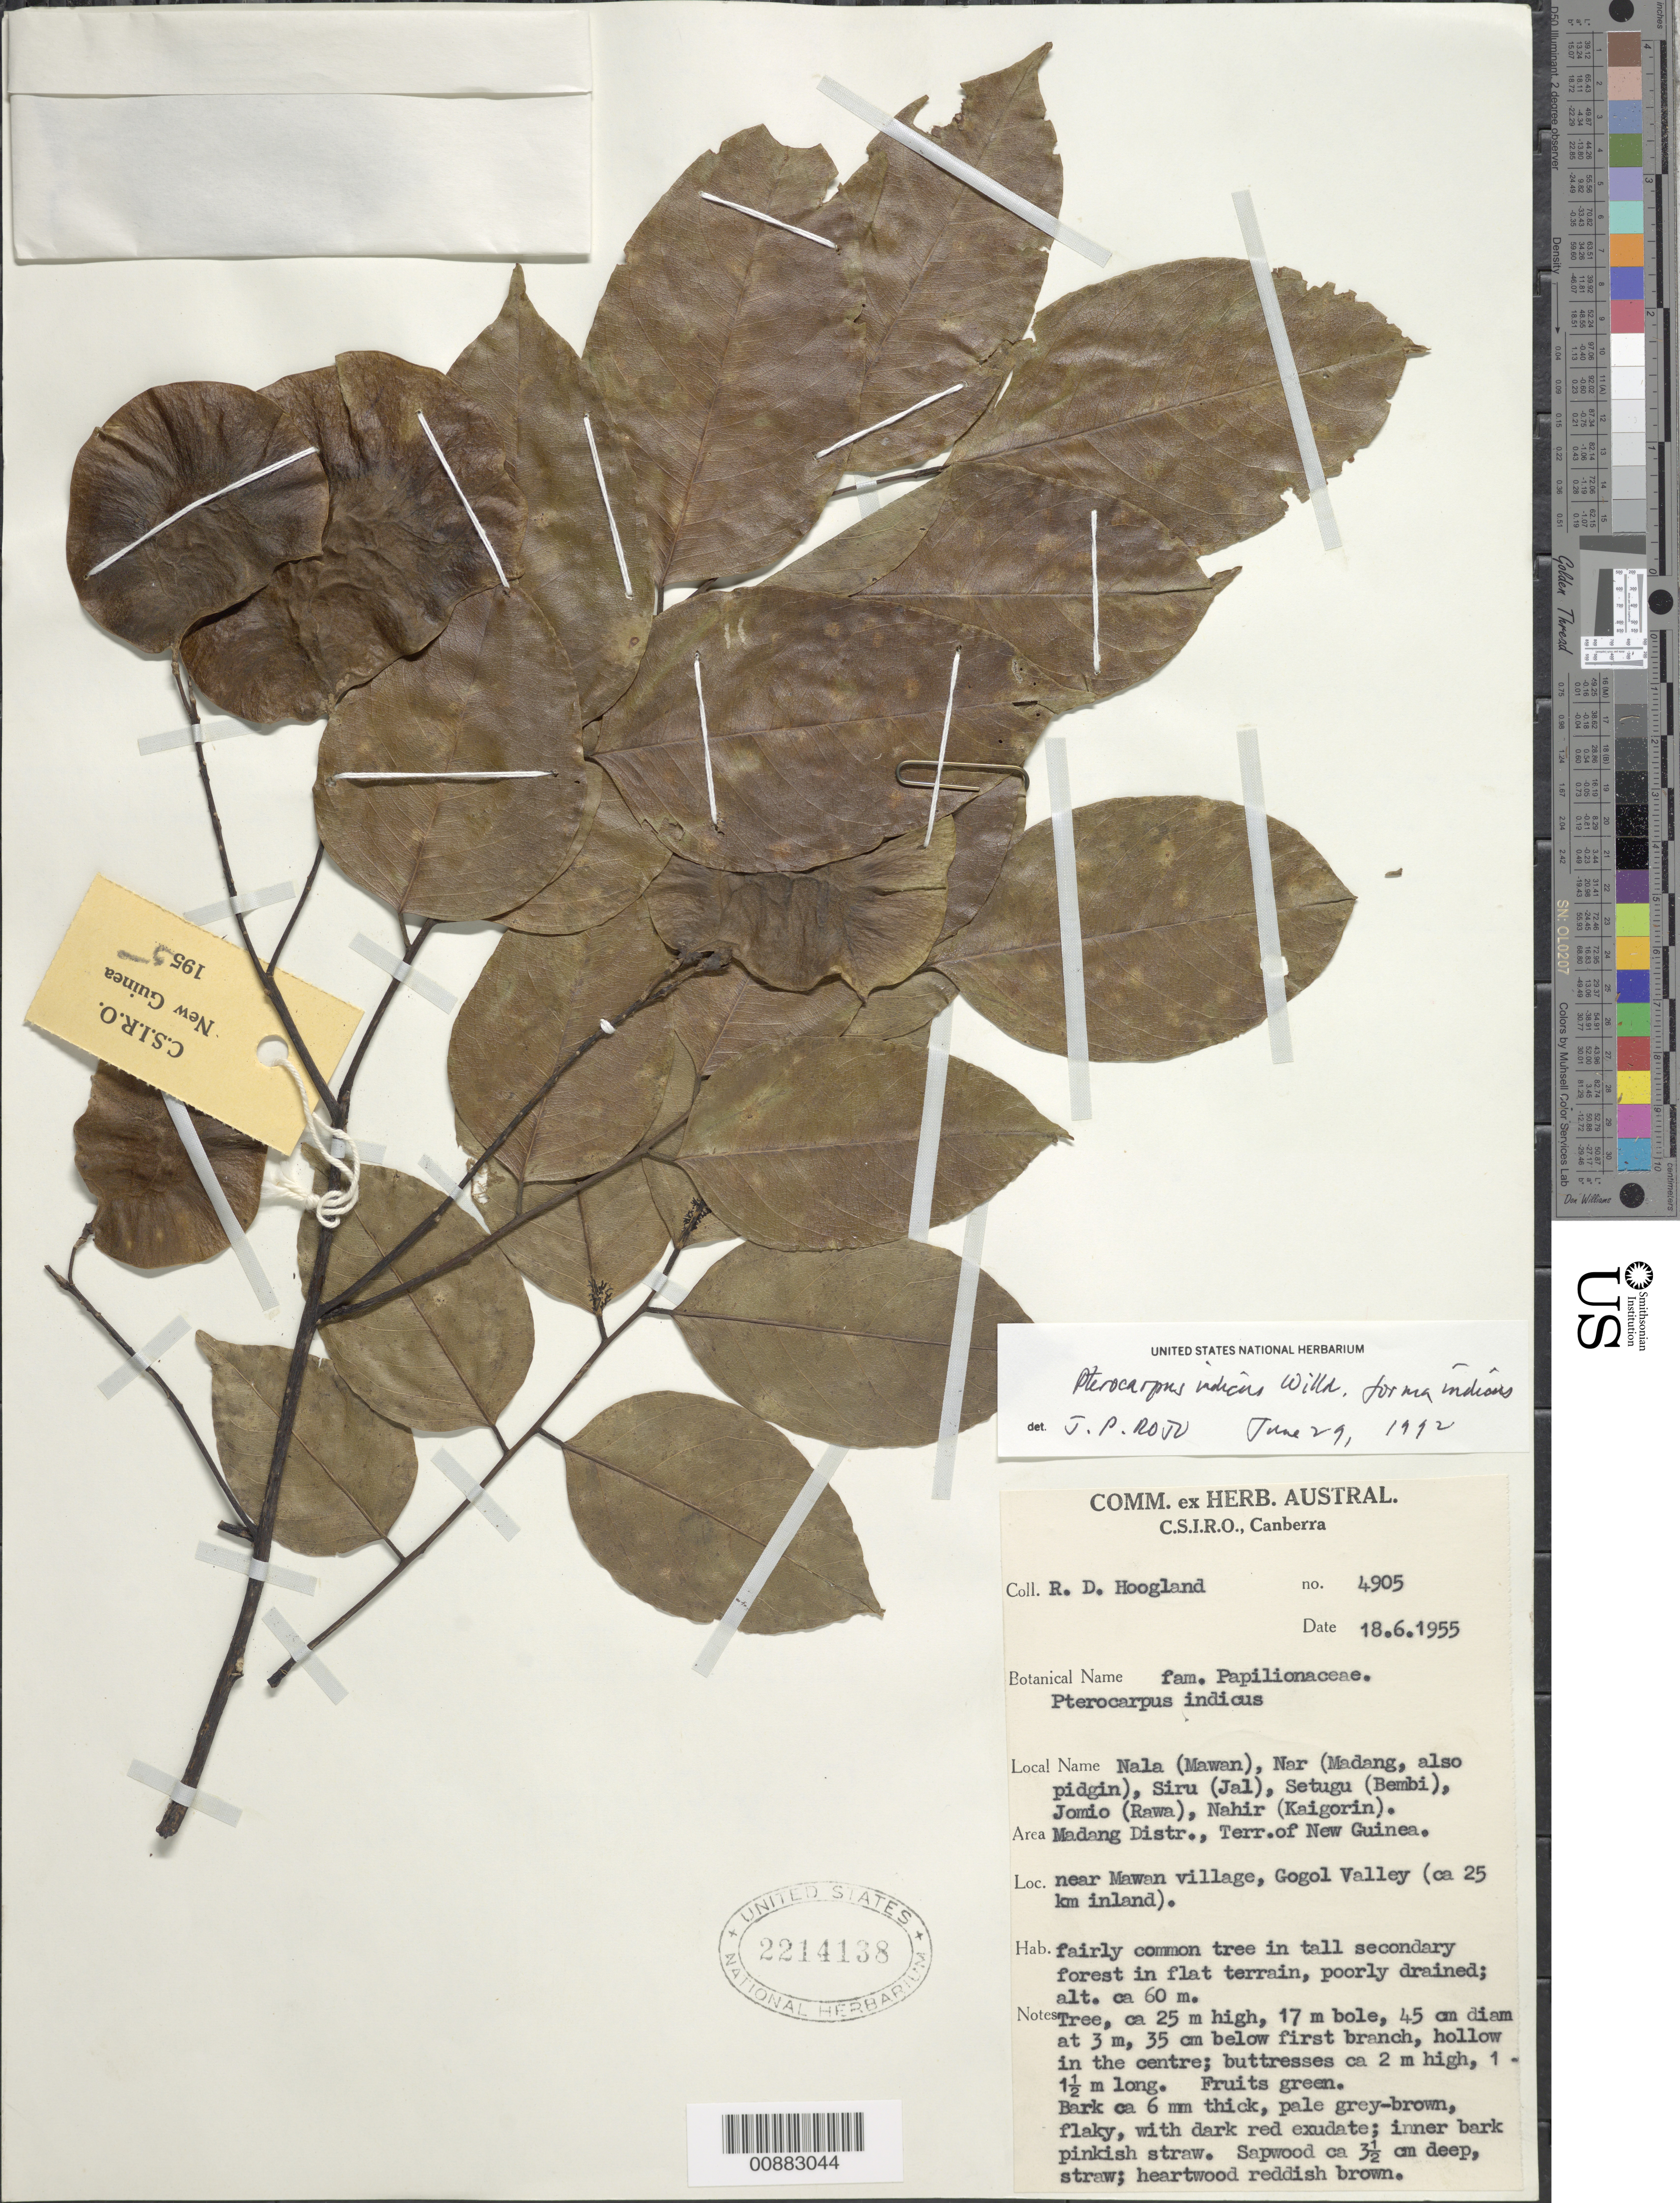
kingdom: Plantae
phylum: Tracheophyta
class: Magnoliopsida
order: Fabales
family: Fabaceae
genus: Pterocarpus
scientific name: Pterocarpus indicus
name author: Willd.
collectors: R. D. Hoogland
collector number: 4905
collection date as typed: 18 Jun 1955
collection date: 1955-06-18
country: Australia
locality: near Mawan Village, Gogol Valley (ca 25 km inland)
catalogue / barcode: US 2214138